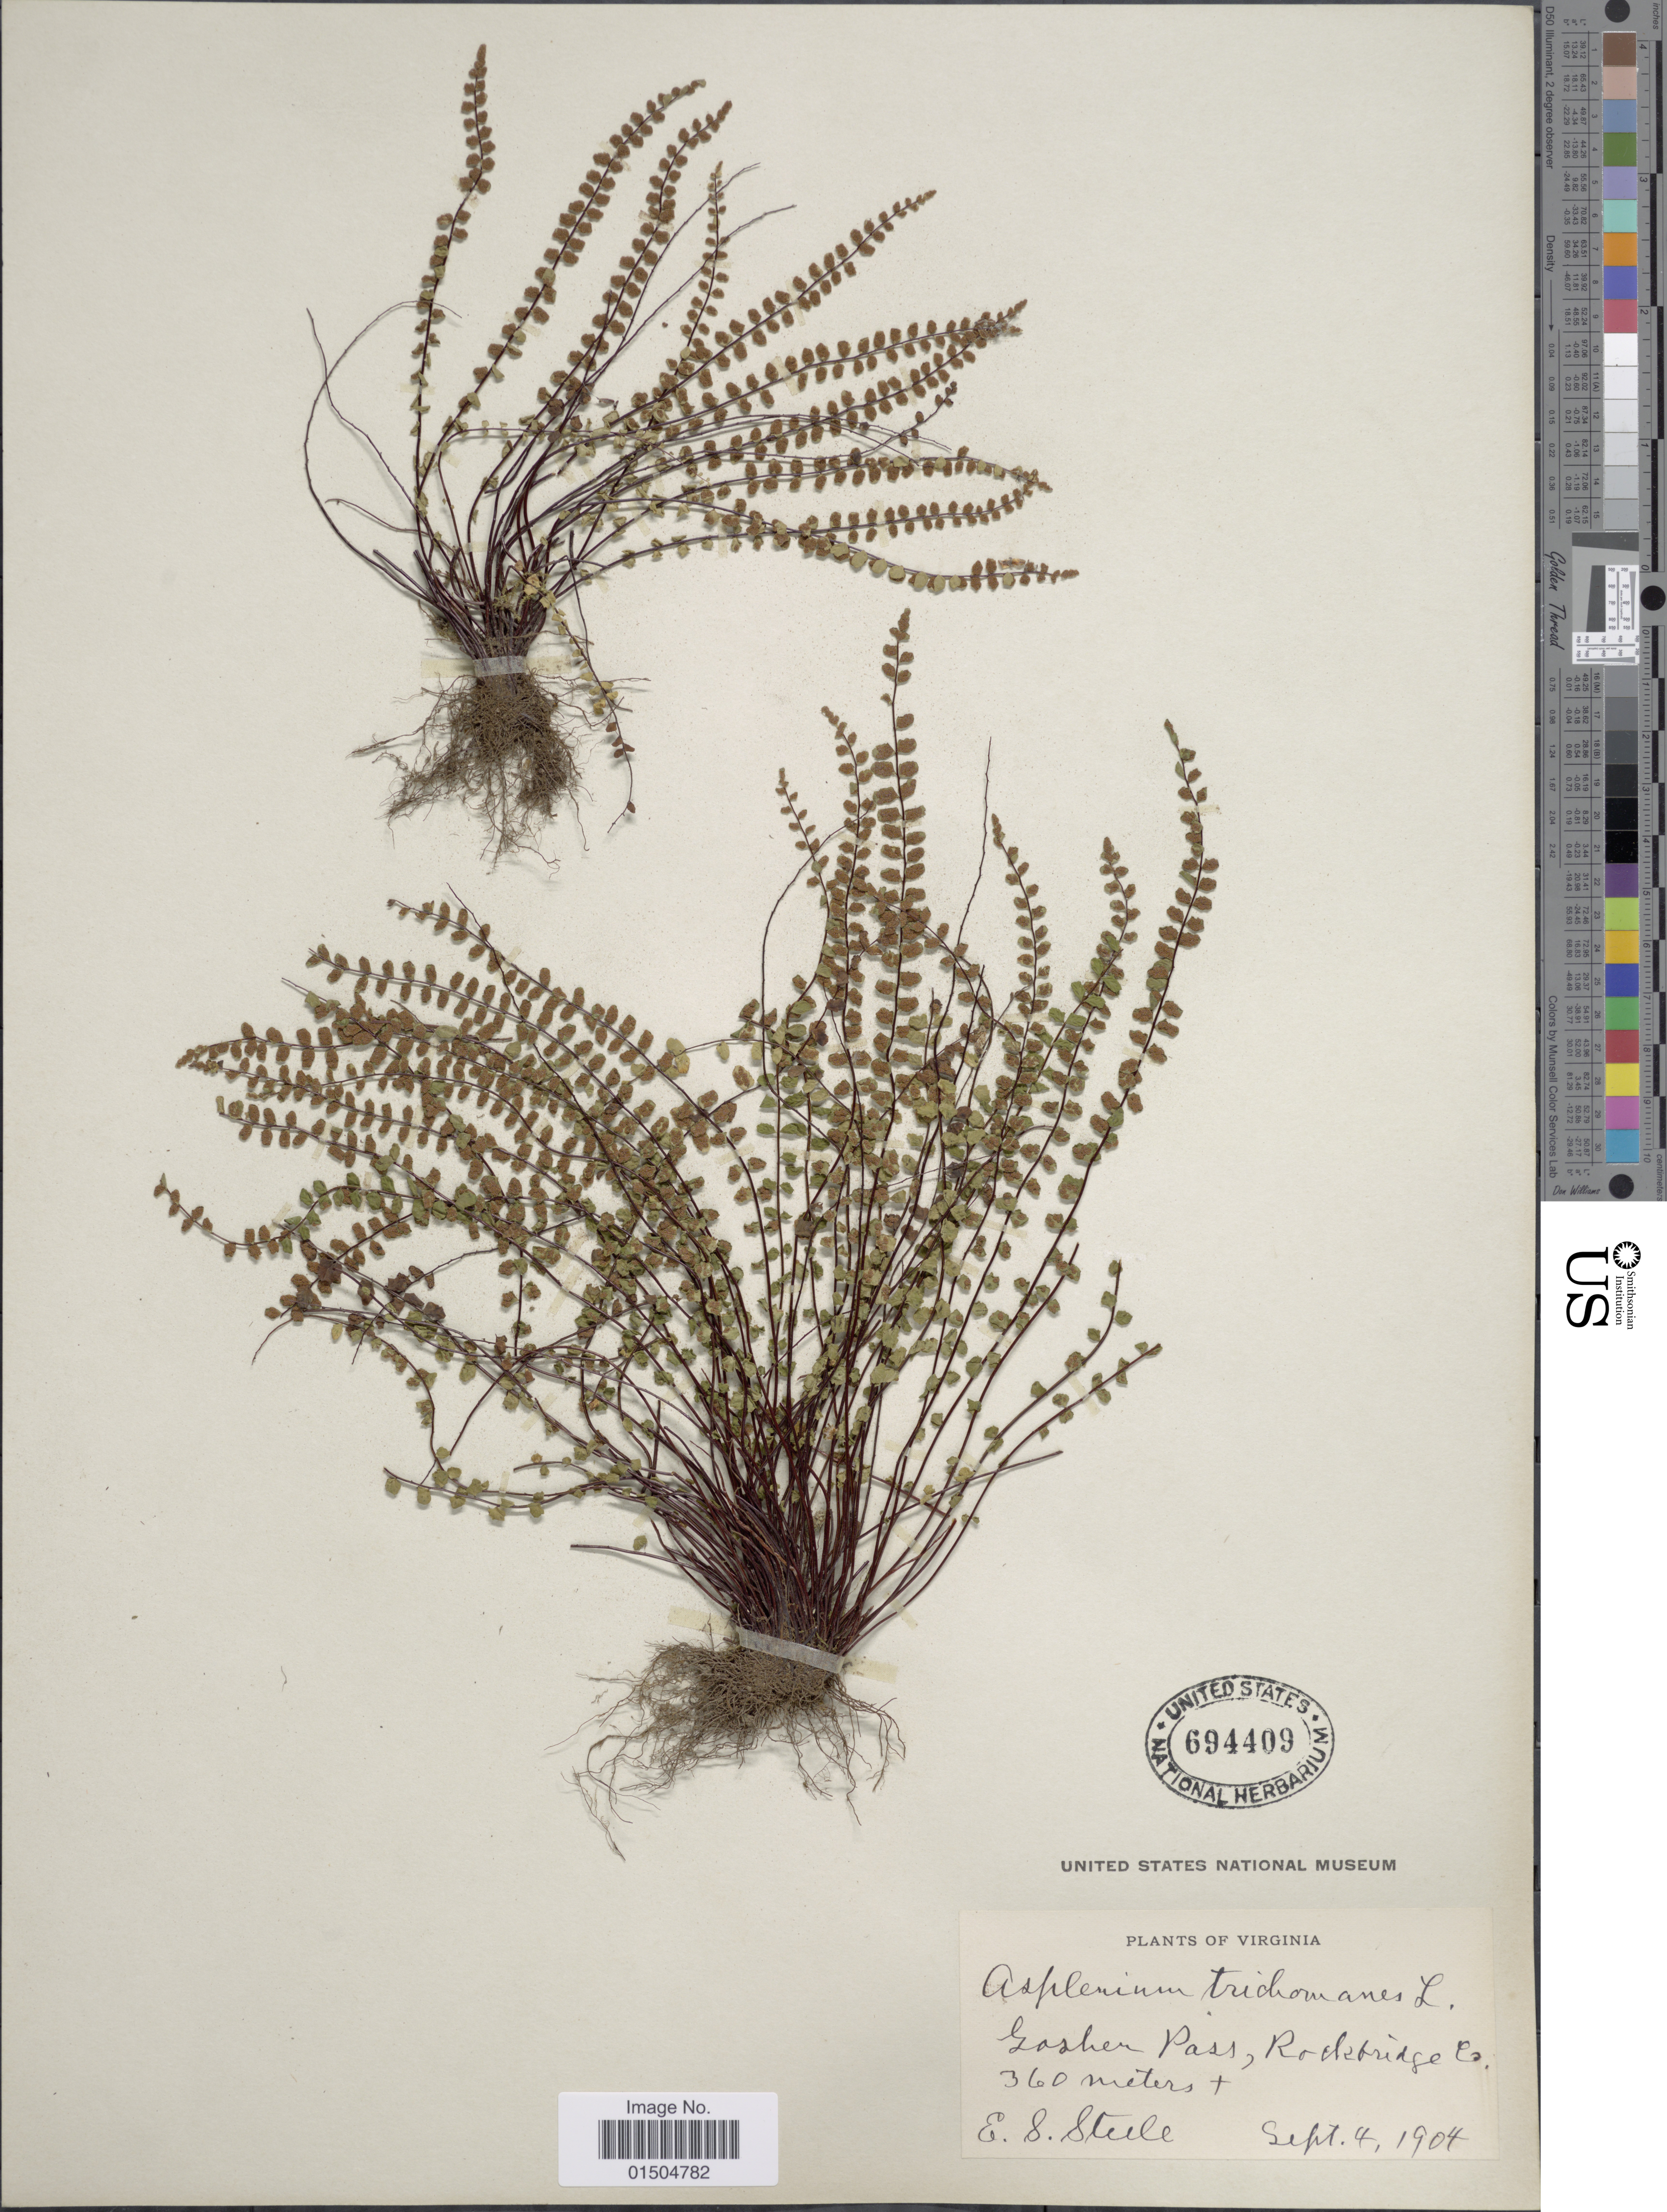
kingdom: Plantae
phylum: Tracheophyta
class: Polypodiopsida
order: Polypodiales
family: Aspleniaceae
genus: Asplenium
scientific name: Asplenium trichomanes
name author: L.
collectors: E. Steele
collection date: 1904-09-04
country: United States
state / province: Virginia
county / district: Rockbridge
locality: Goshen Pass,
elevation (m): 360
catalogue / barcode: US 694409